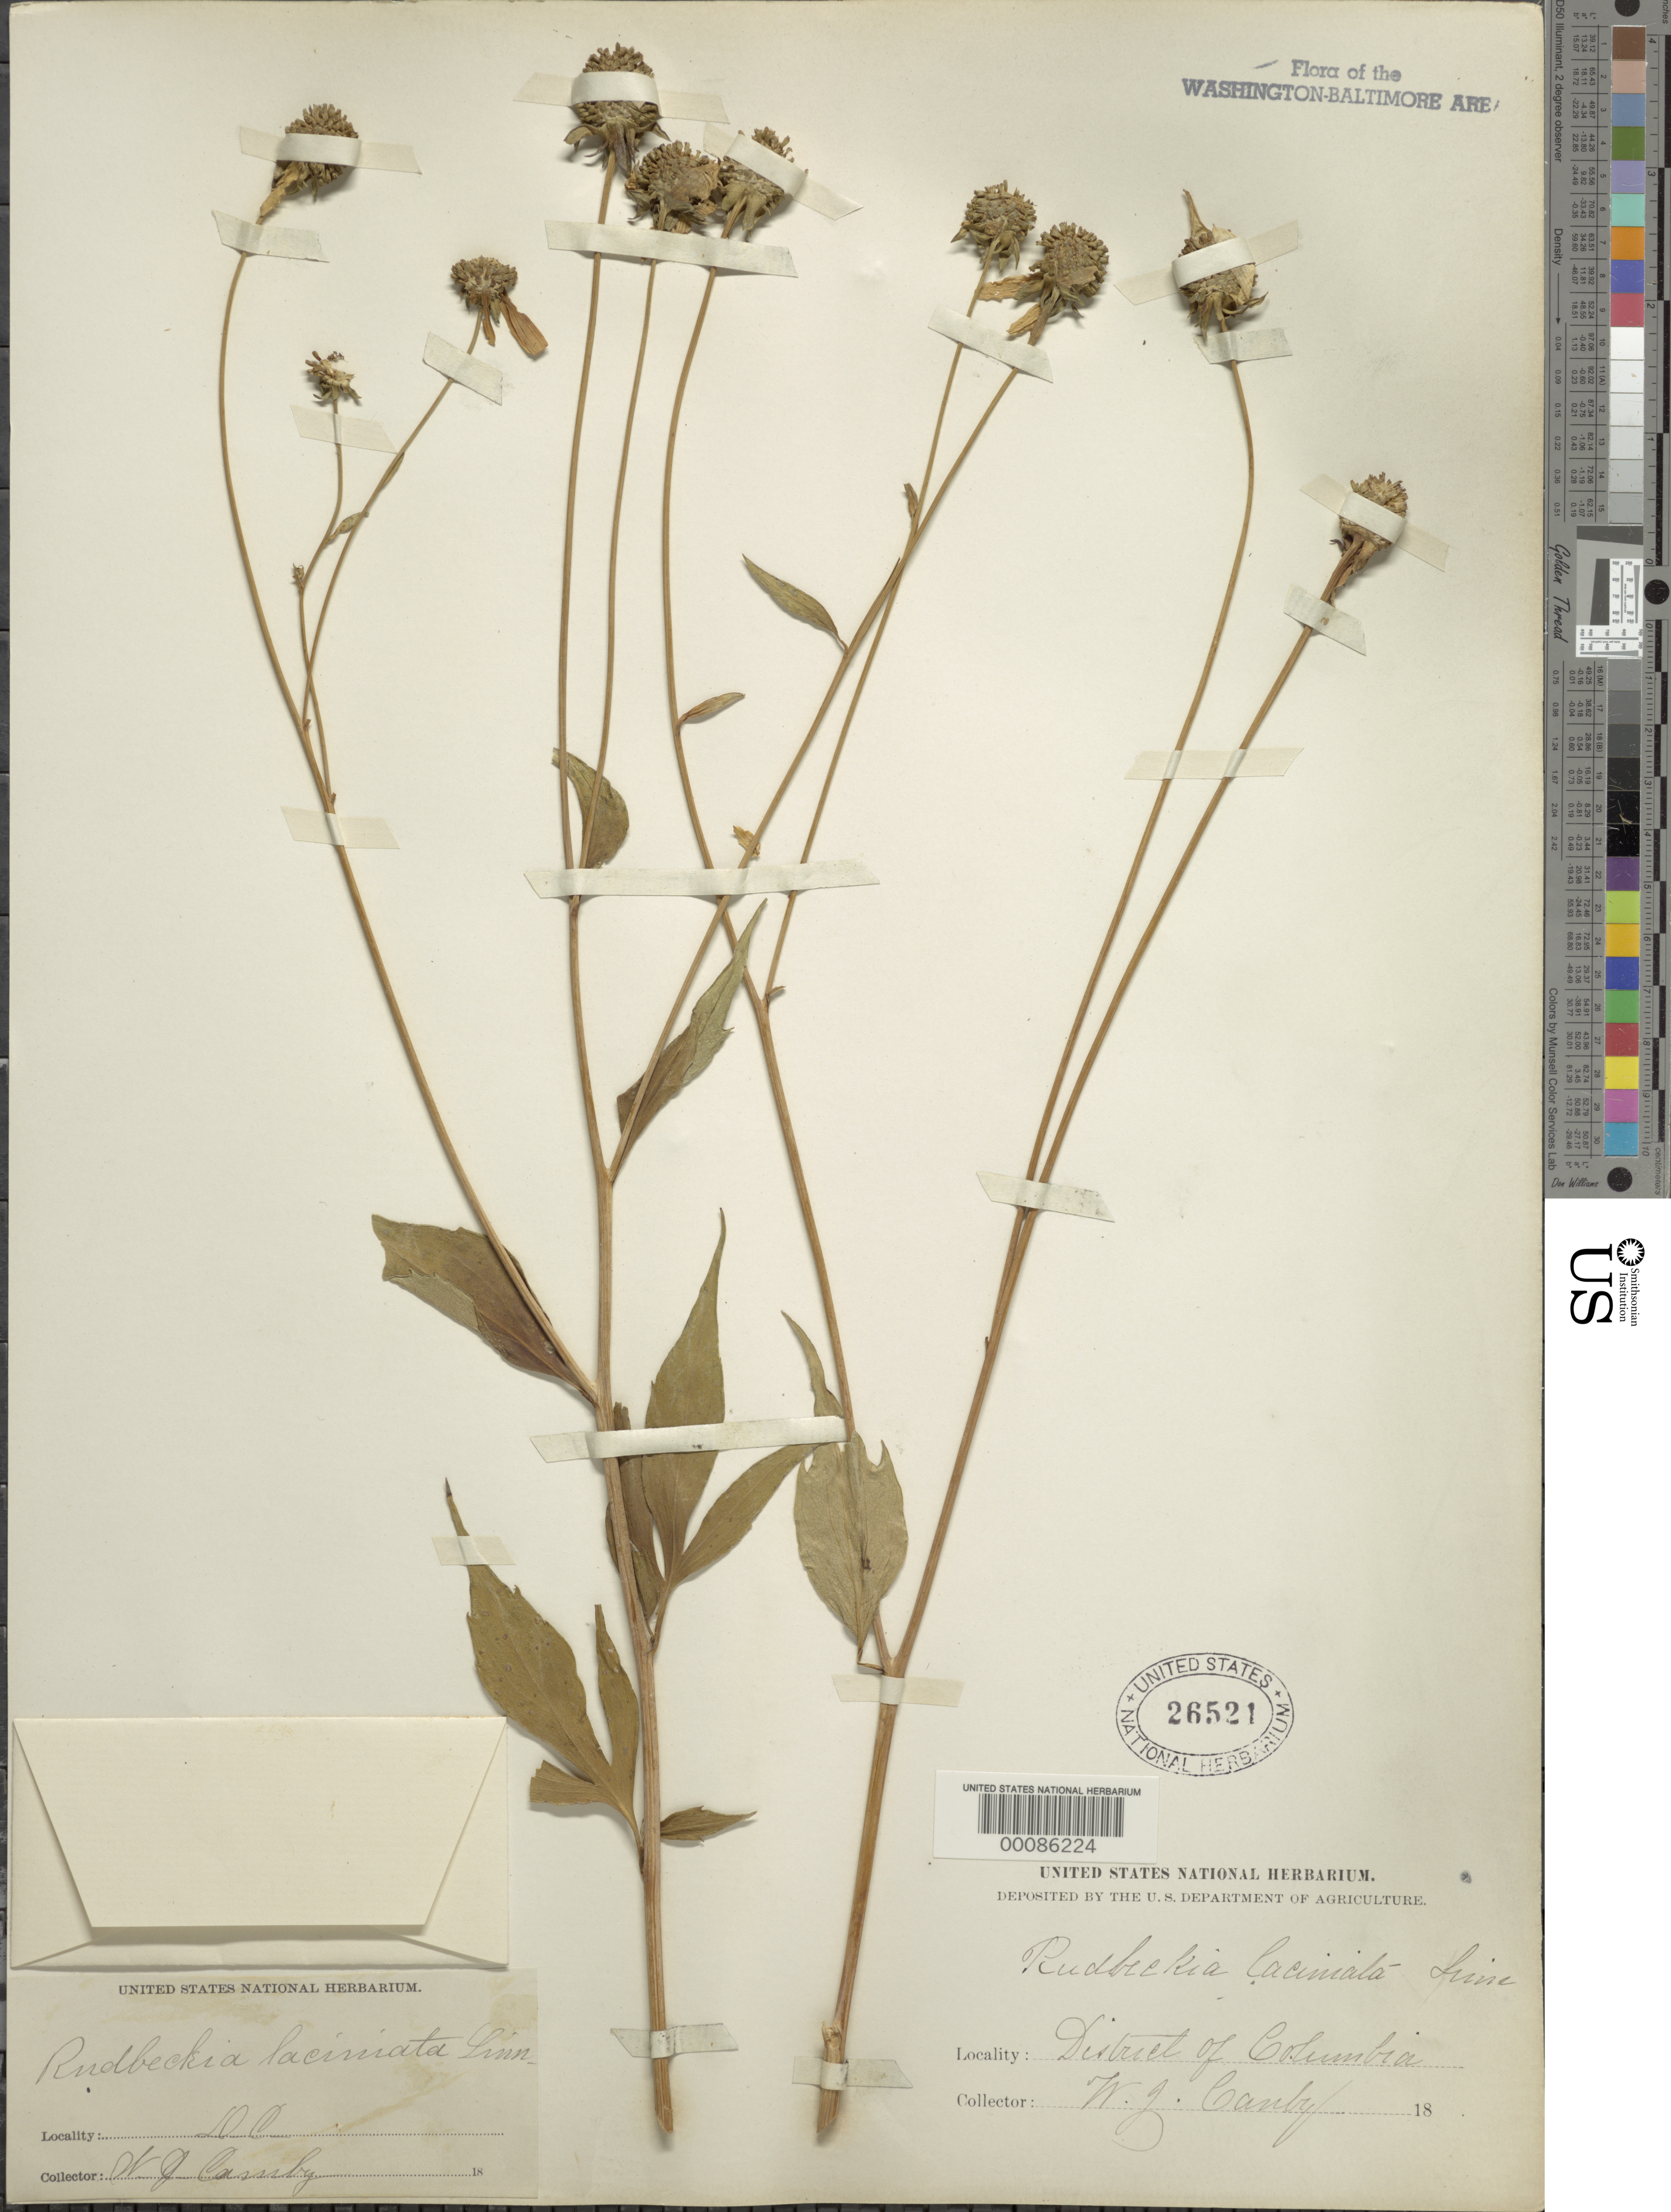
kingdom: Plantae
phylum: Tracheophyta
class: Magnoliopsida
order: Asterales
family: Asteraceae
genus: Rudbeckia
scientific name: Rudbeckia laciniata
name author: L.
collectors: W. Canby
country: United States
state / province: District of Columbia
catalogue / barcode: US 26521